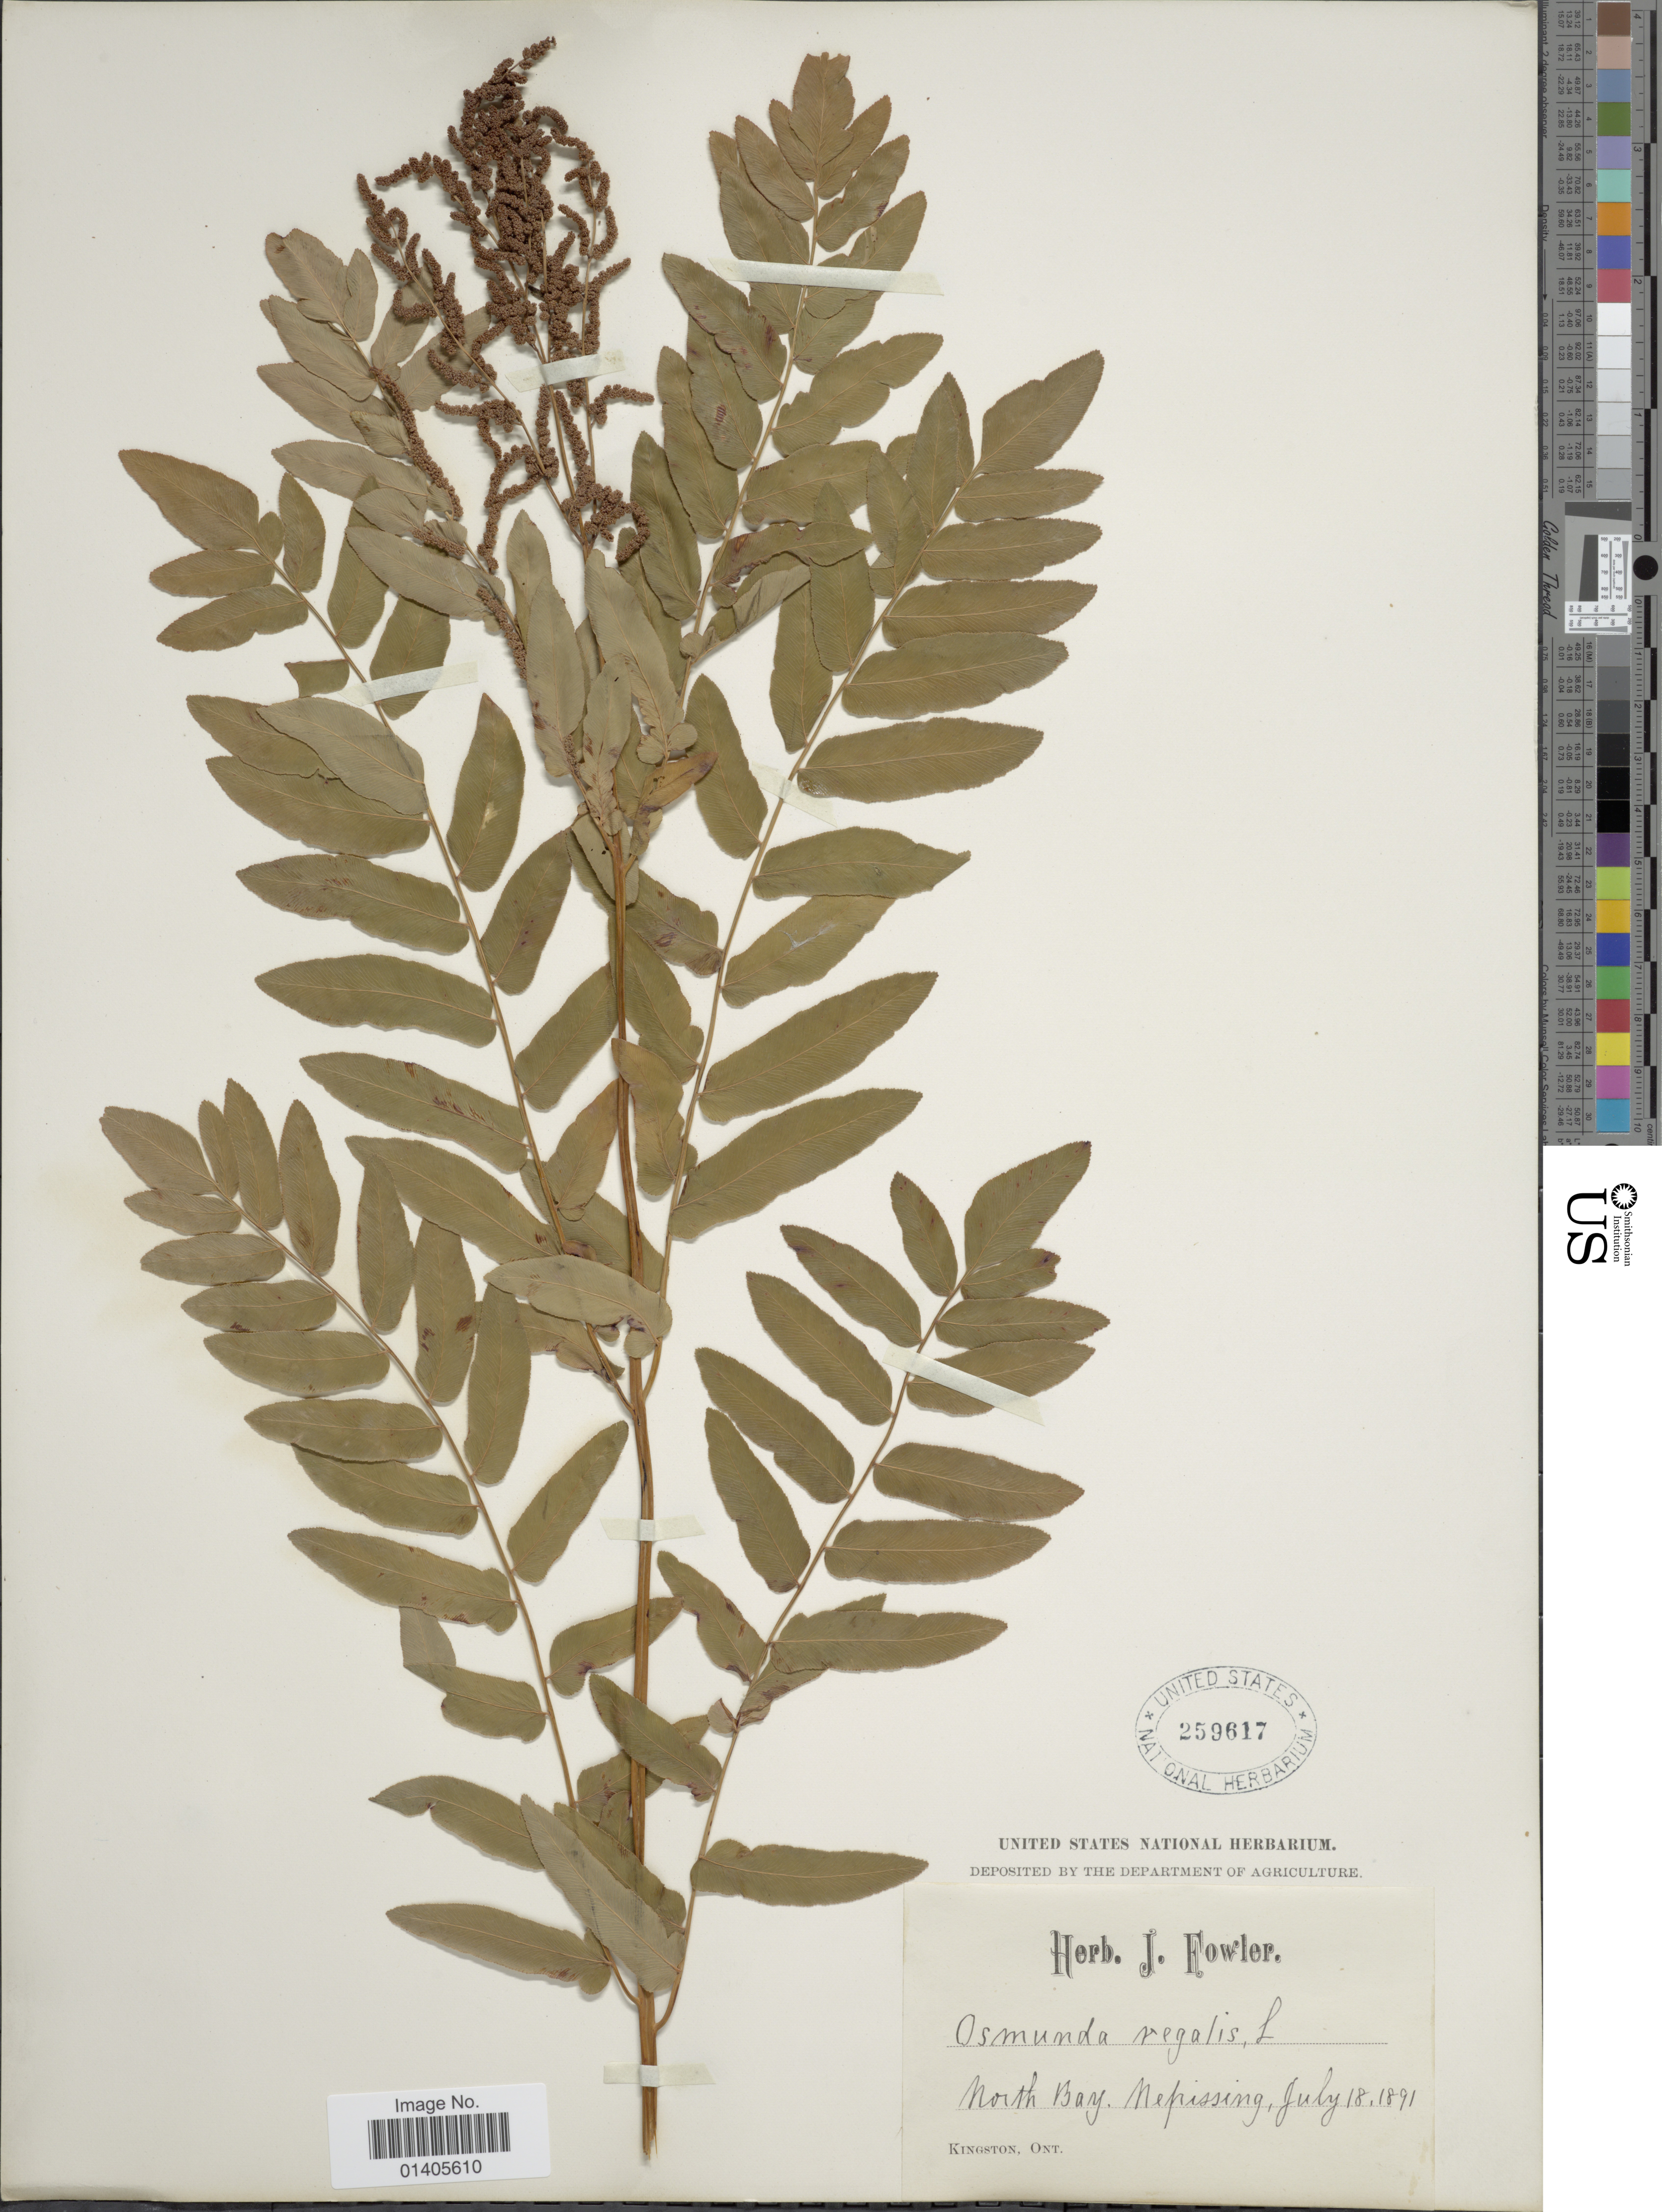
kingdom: Plantae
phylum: Tracheophyta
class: Polypodiopsida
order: Osmundales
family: Osmundaceae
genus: Osmunda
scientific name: Osmunda regalis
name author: L.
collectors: ex herb. J. Fowler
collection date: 1891-07-18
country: Canada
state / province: Ontario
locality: North Bay, Nepissing, Kingston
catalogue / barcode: US 259617